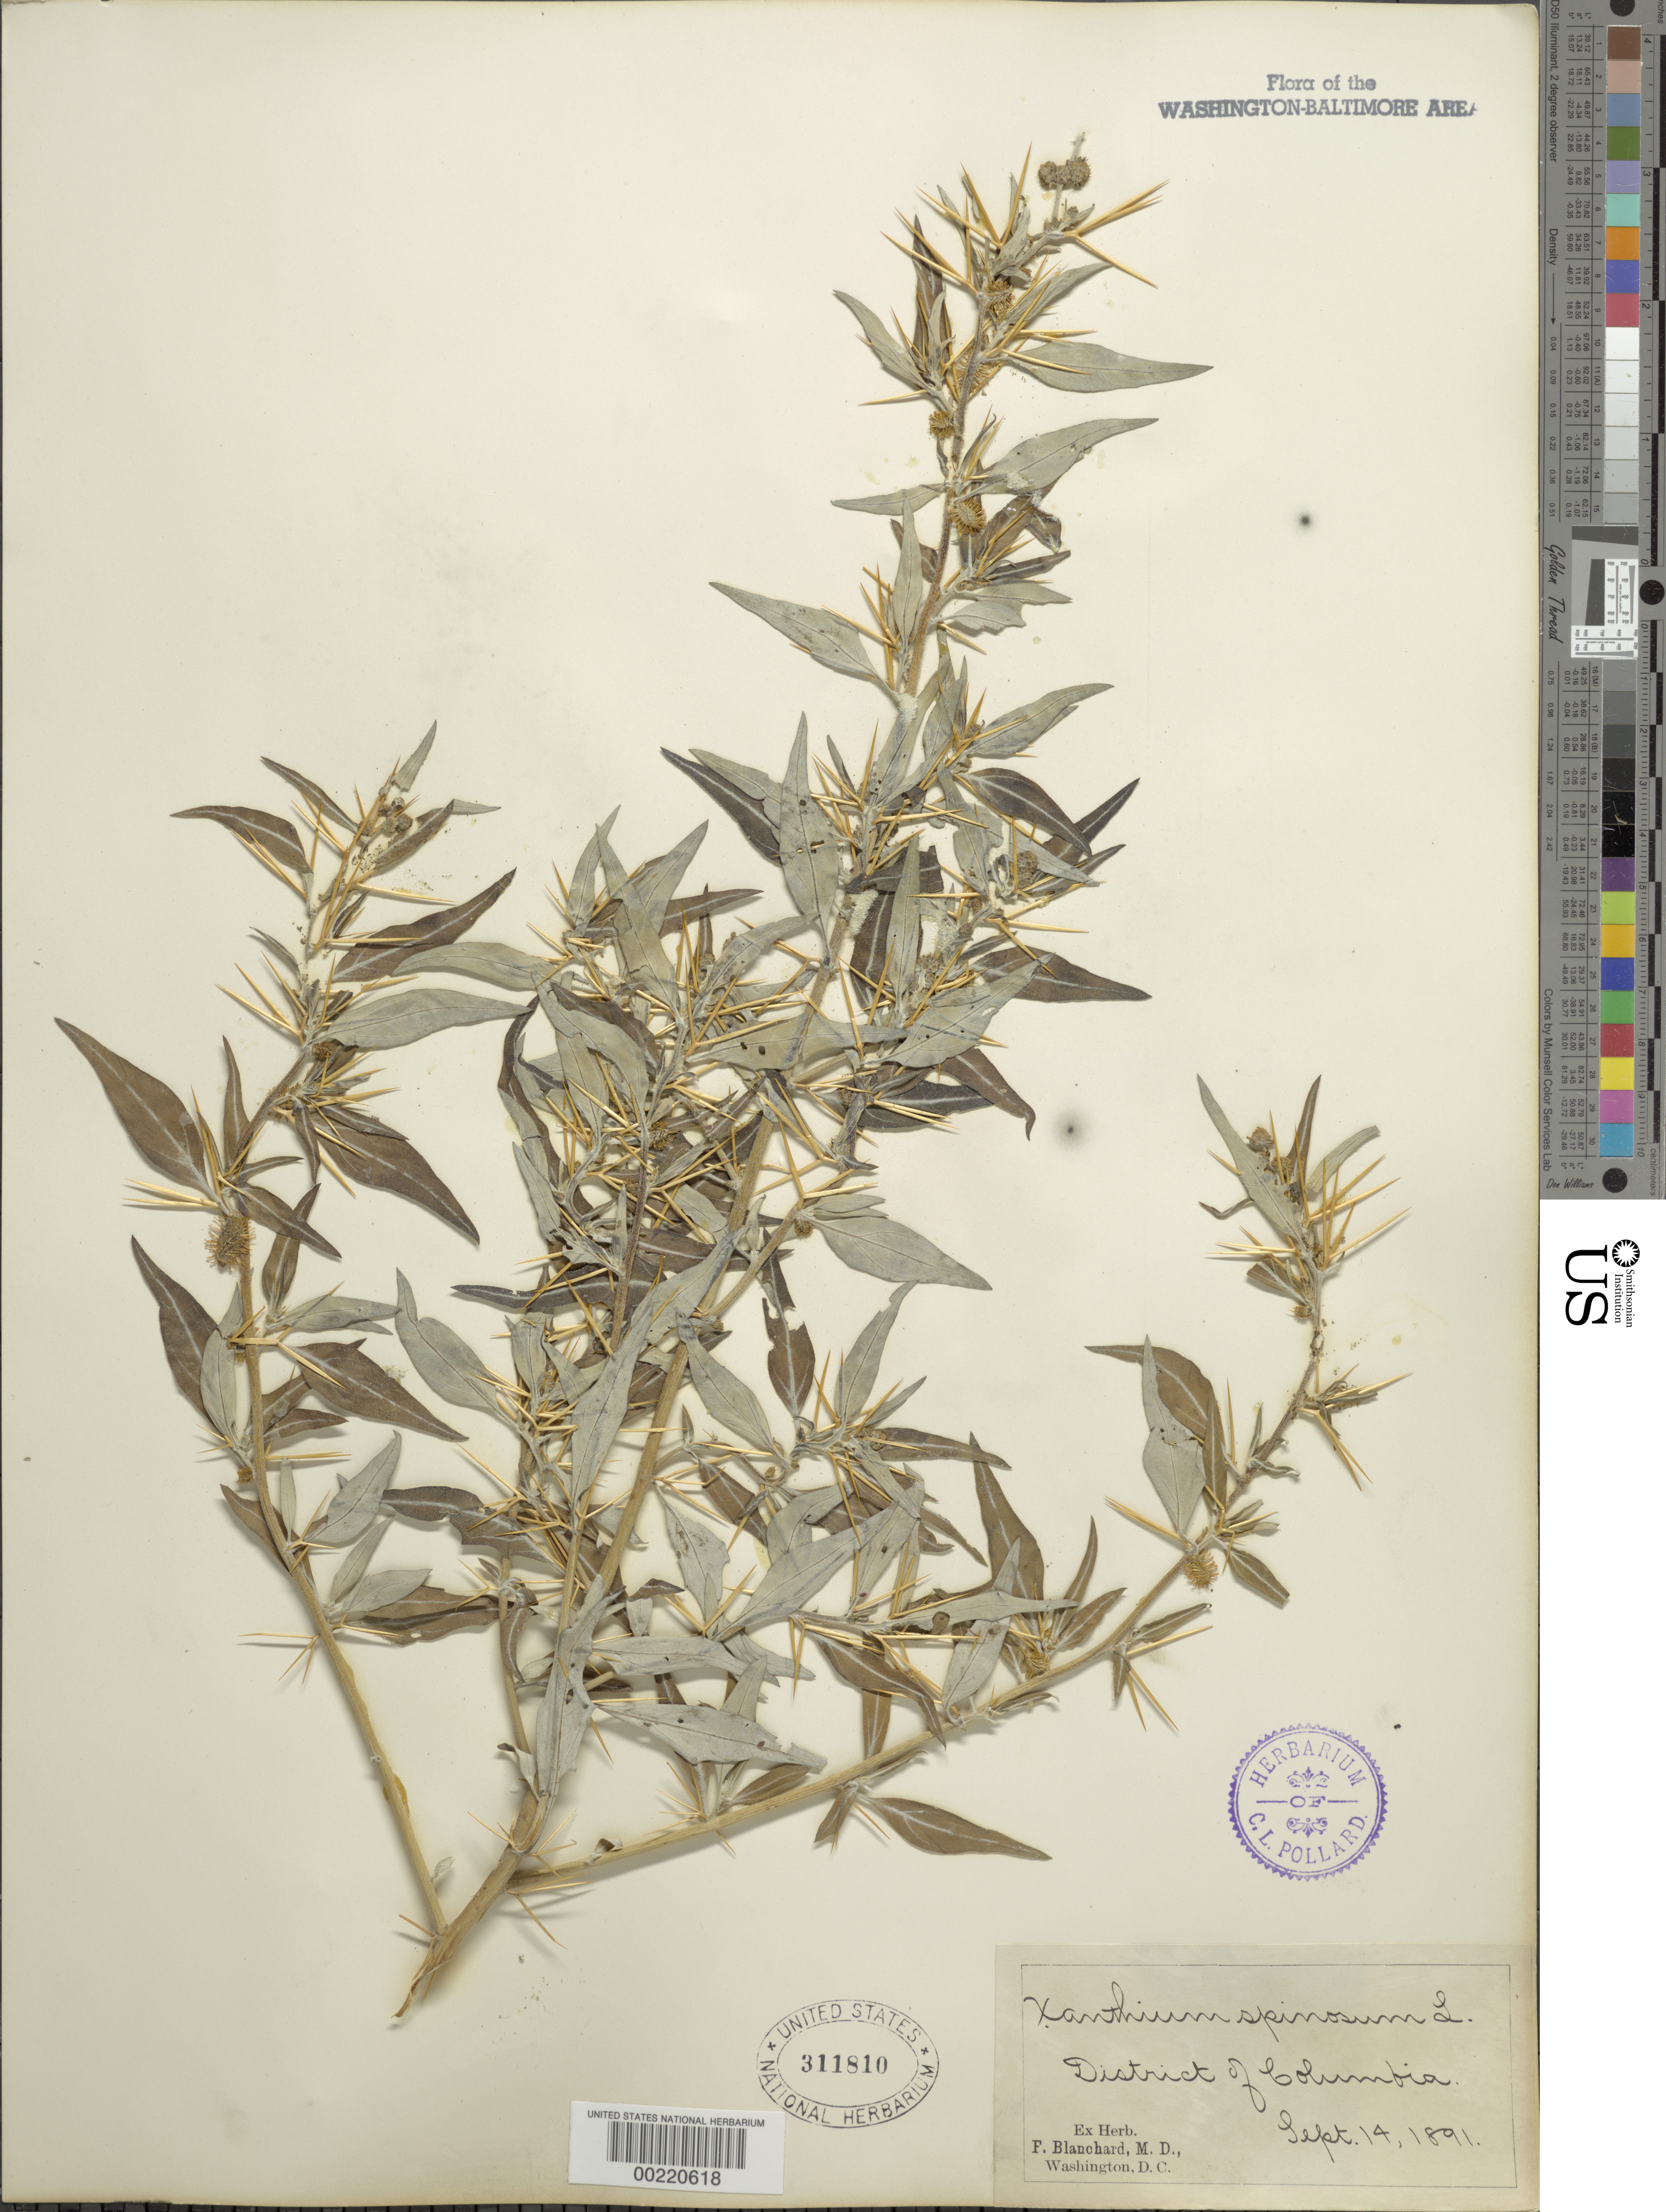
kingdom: Plantae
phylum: Tracheophyta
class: Magnoliopsida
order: Asterales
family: Asteraceae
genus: Xanthium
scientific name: Xanthium spinosum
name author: L.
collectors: F. Blanchard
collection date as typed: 14 Sep 1891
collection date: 1891-09-14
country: United States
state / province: District of Columbia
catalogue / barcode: US 311810